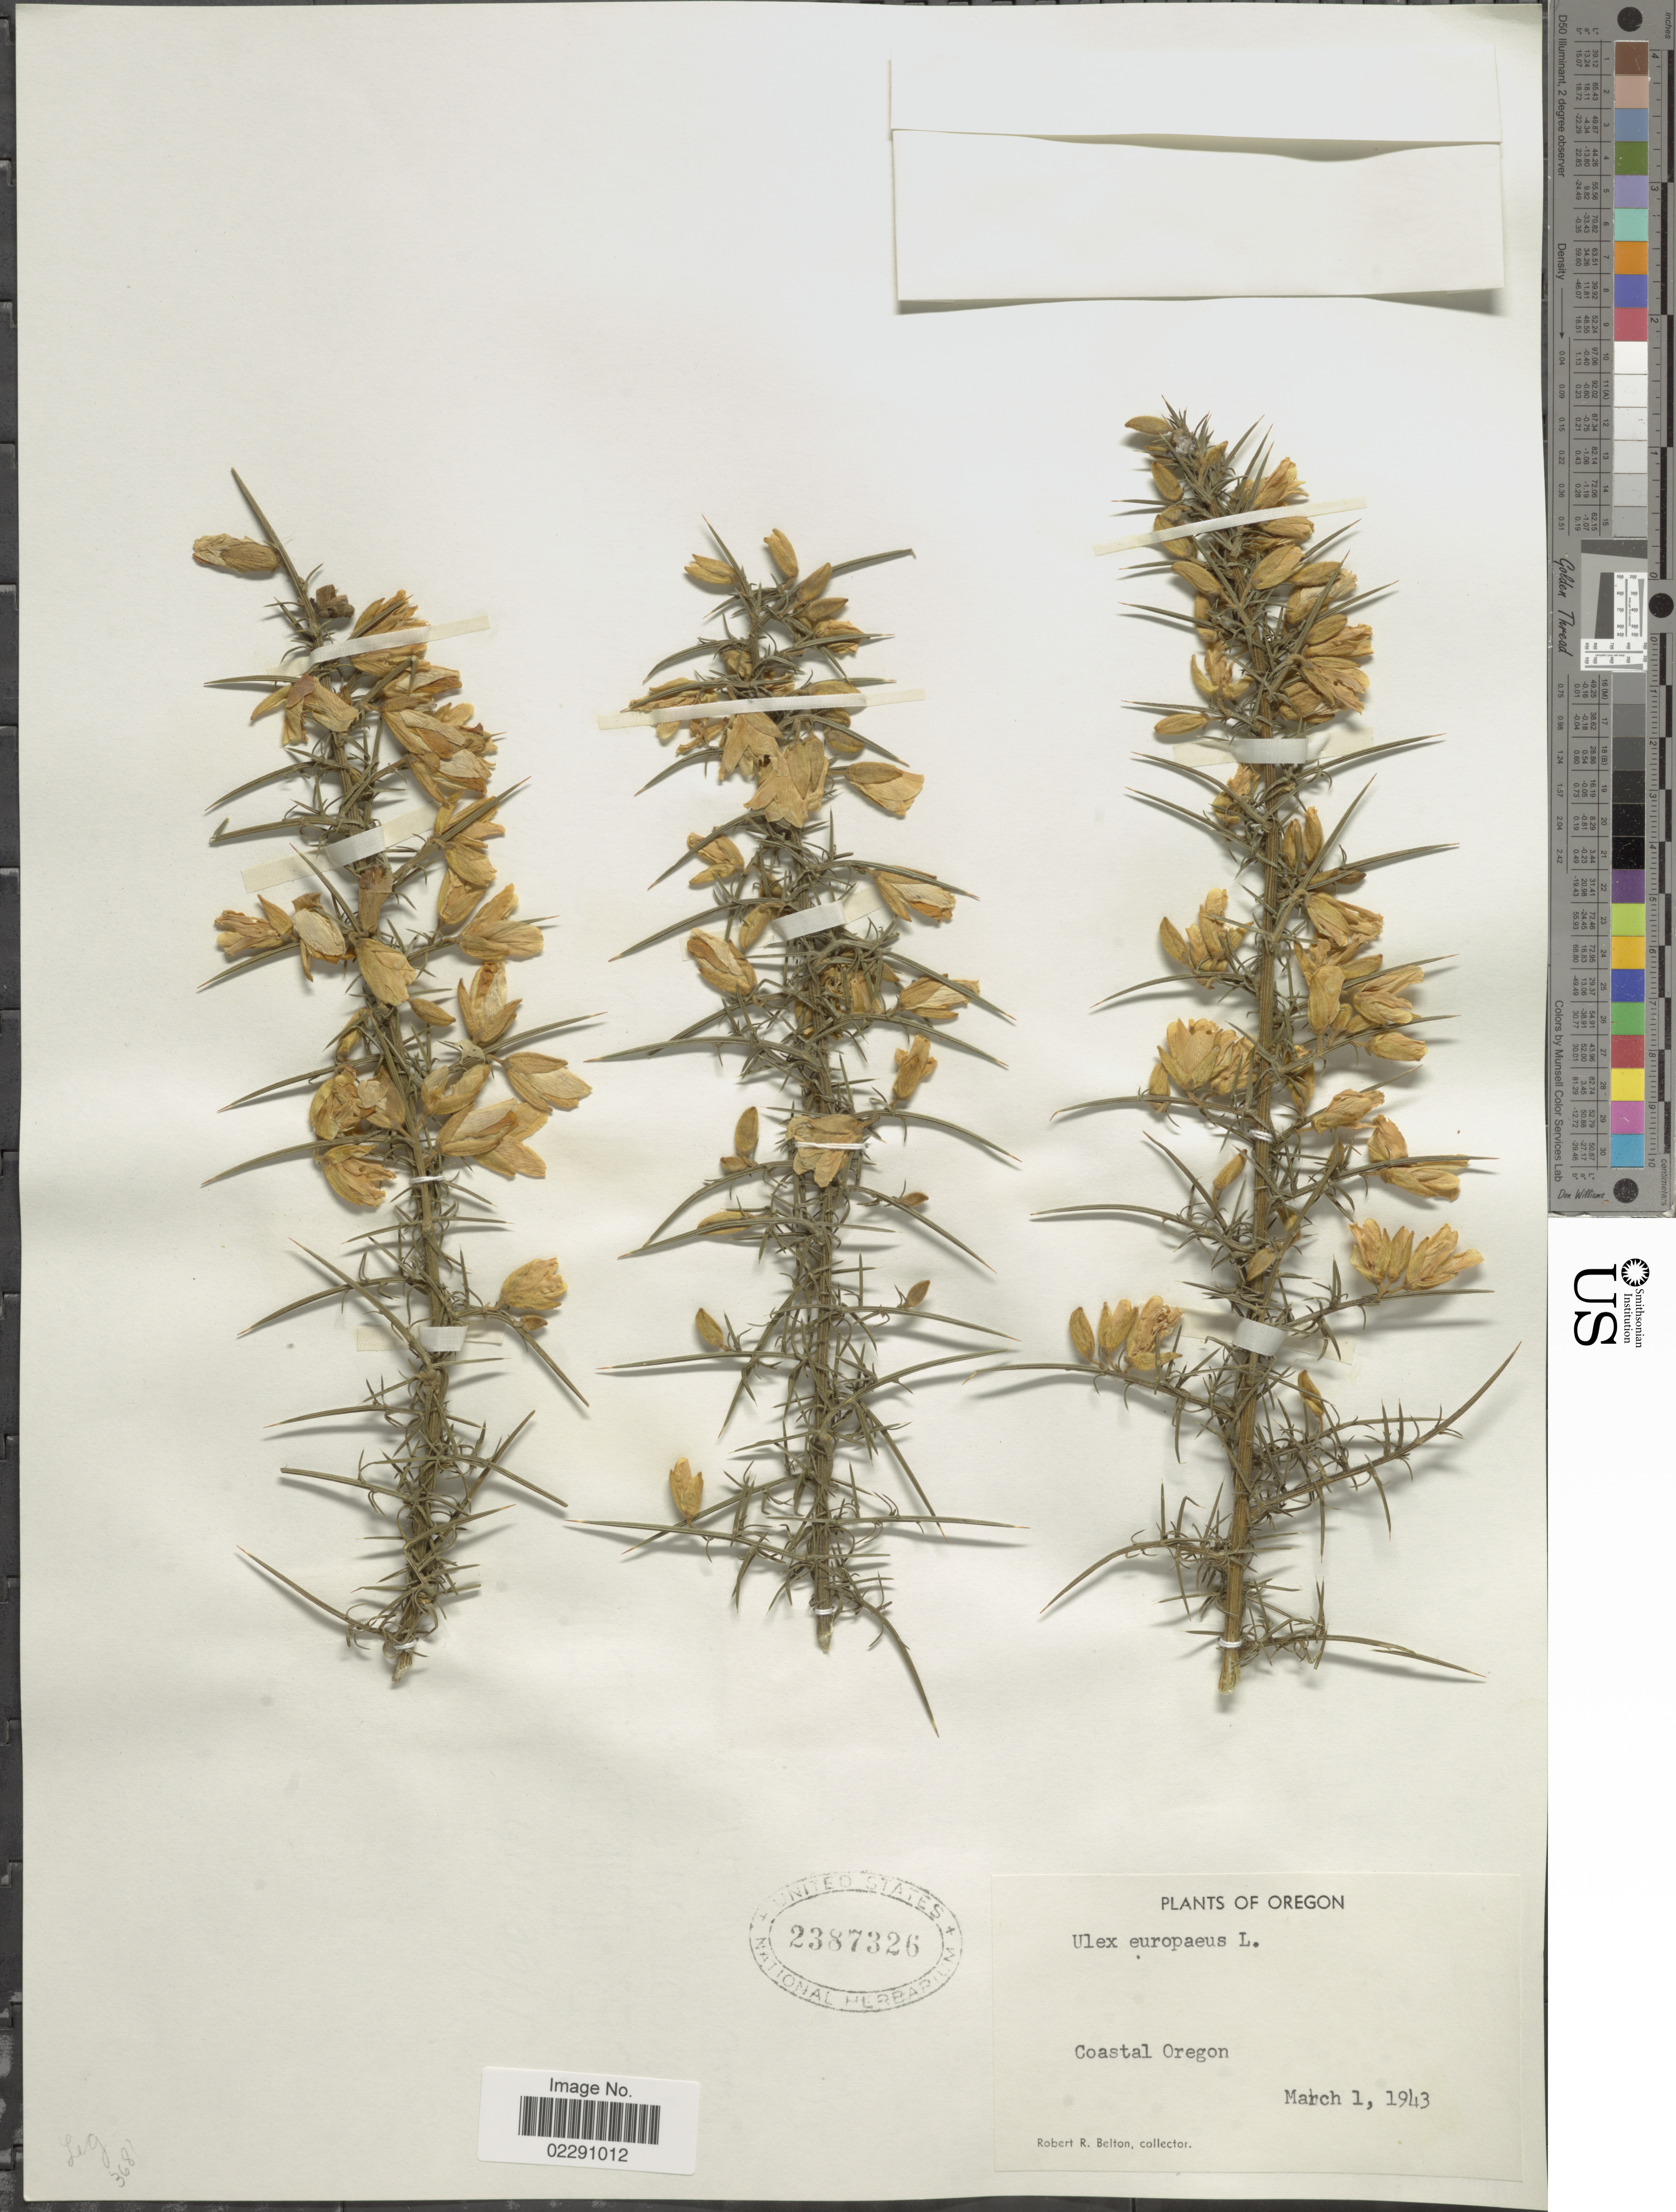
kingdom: Plantae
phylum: Tracheophyta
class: Magnoliopsida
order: Fabales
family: Fabaceae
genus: Ulex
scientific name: Ulex sp.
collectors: R. Belton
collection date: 1943-03-01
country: United States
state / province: Oregon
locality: Coastal Oregon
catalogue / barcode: US 2387326